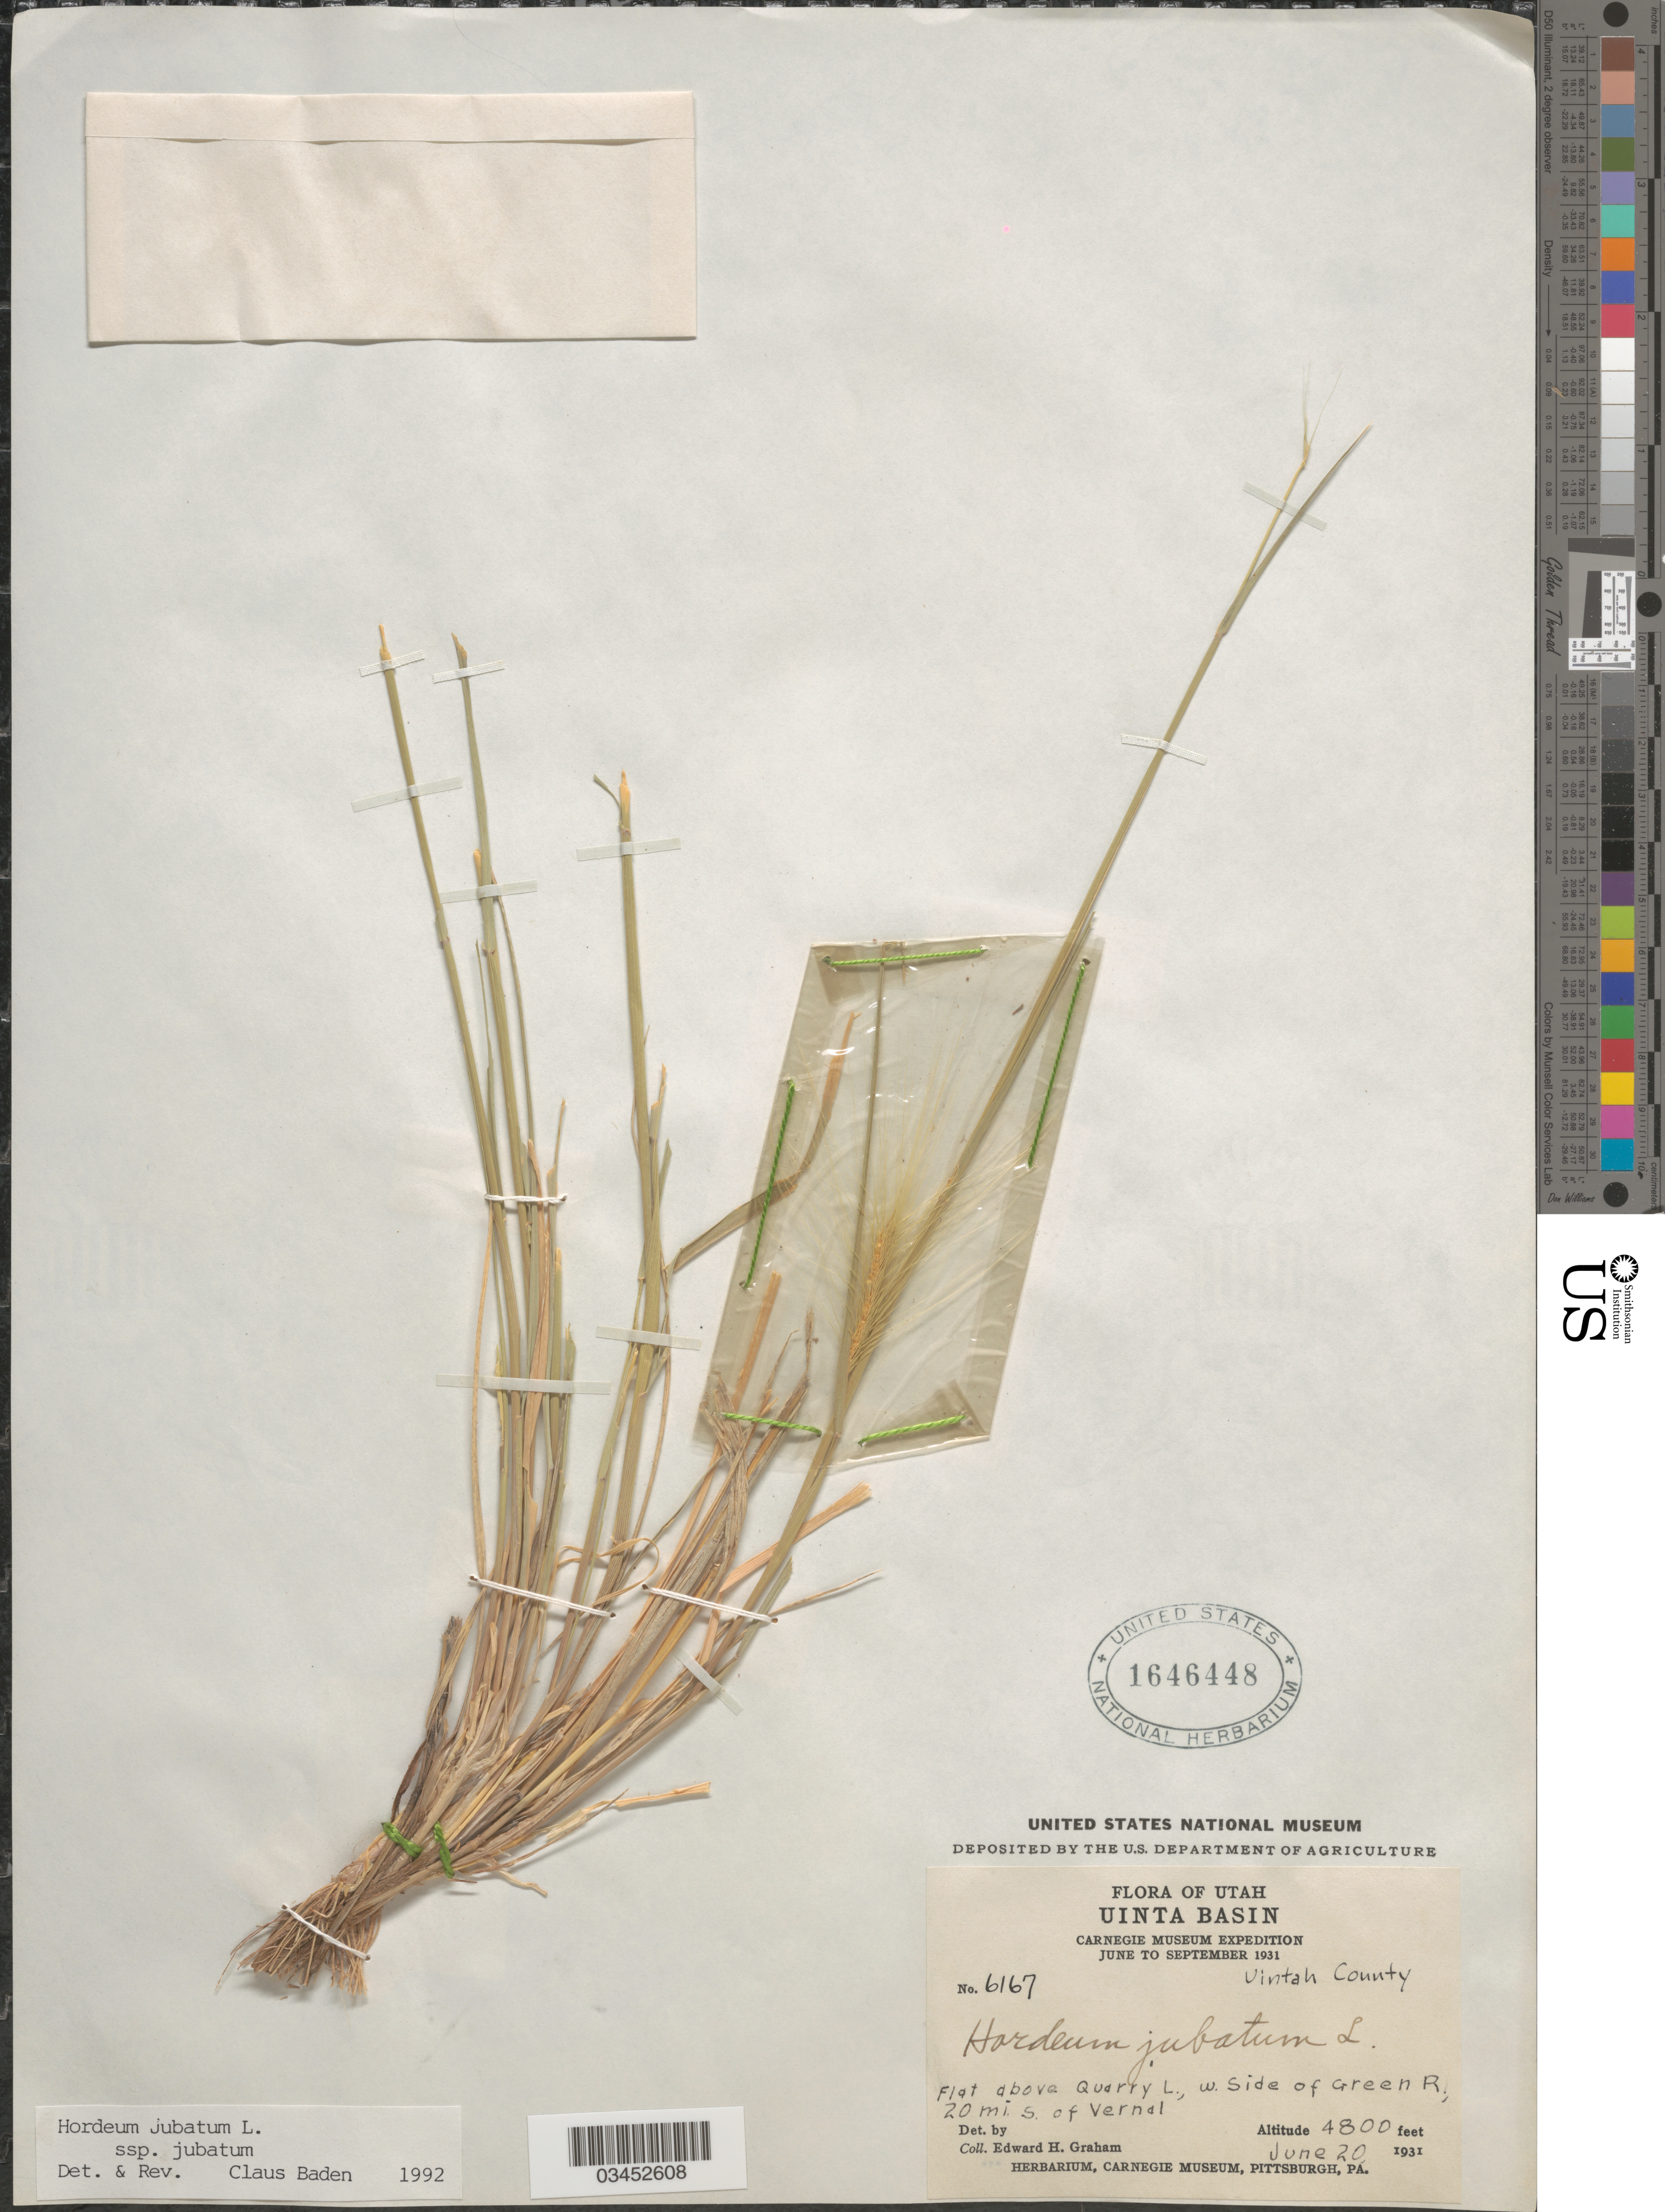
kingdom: Plantae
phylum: Tracheophyta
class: Liliopsida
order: Poales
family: Poaceae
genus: Hordeum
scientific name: Hordeum jubatum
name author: L.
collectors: E. H. Graham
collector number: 6167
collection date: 1931-06-20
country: United States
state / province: Utah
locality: Uinta Basin. Carnegie Museum Expedition June to September 1931. Uintah County. Flat above Quarry L., W. Side of Green R., 20 mi. S. of Vernal.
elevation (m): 1463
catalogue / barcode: US 1646448